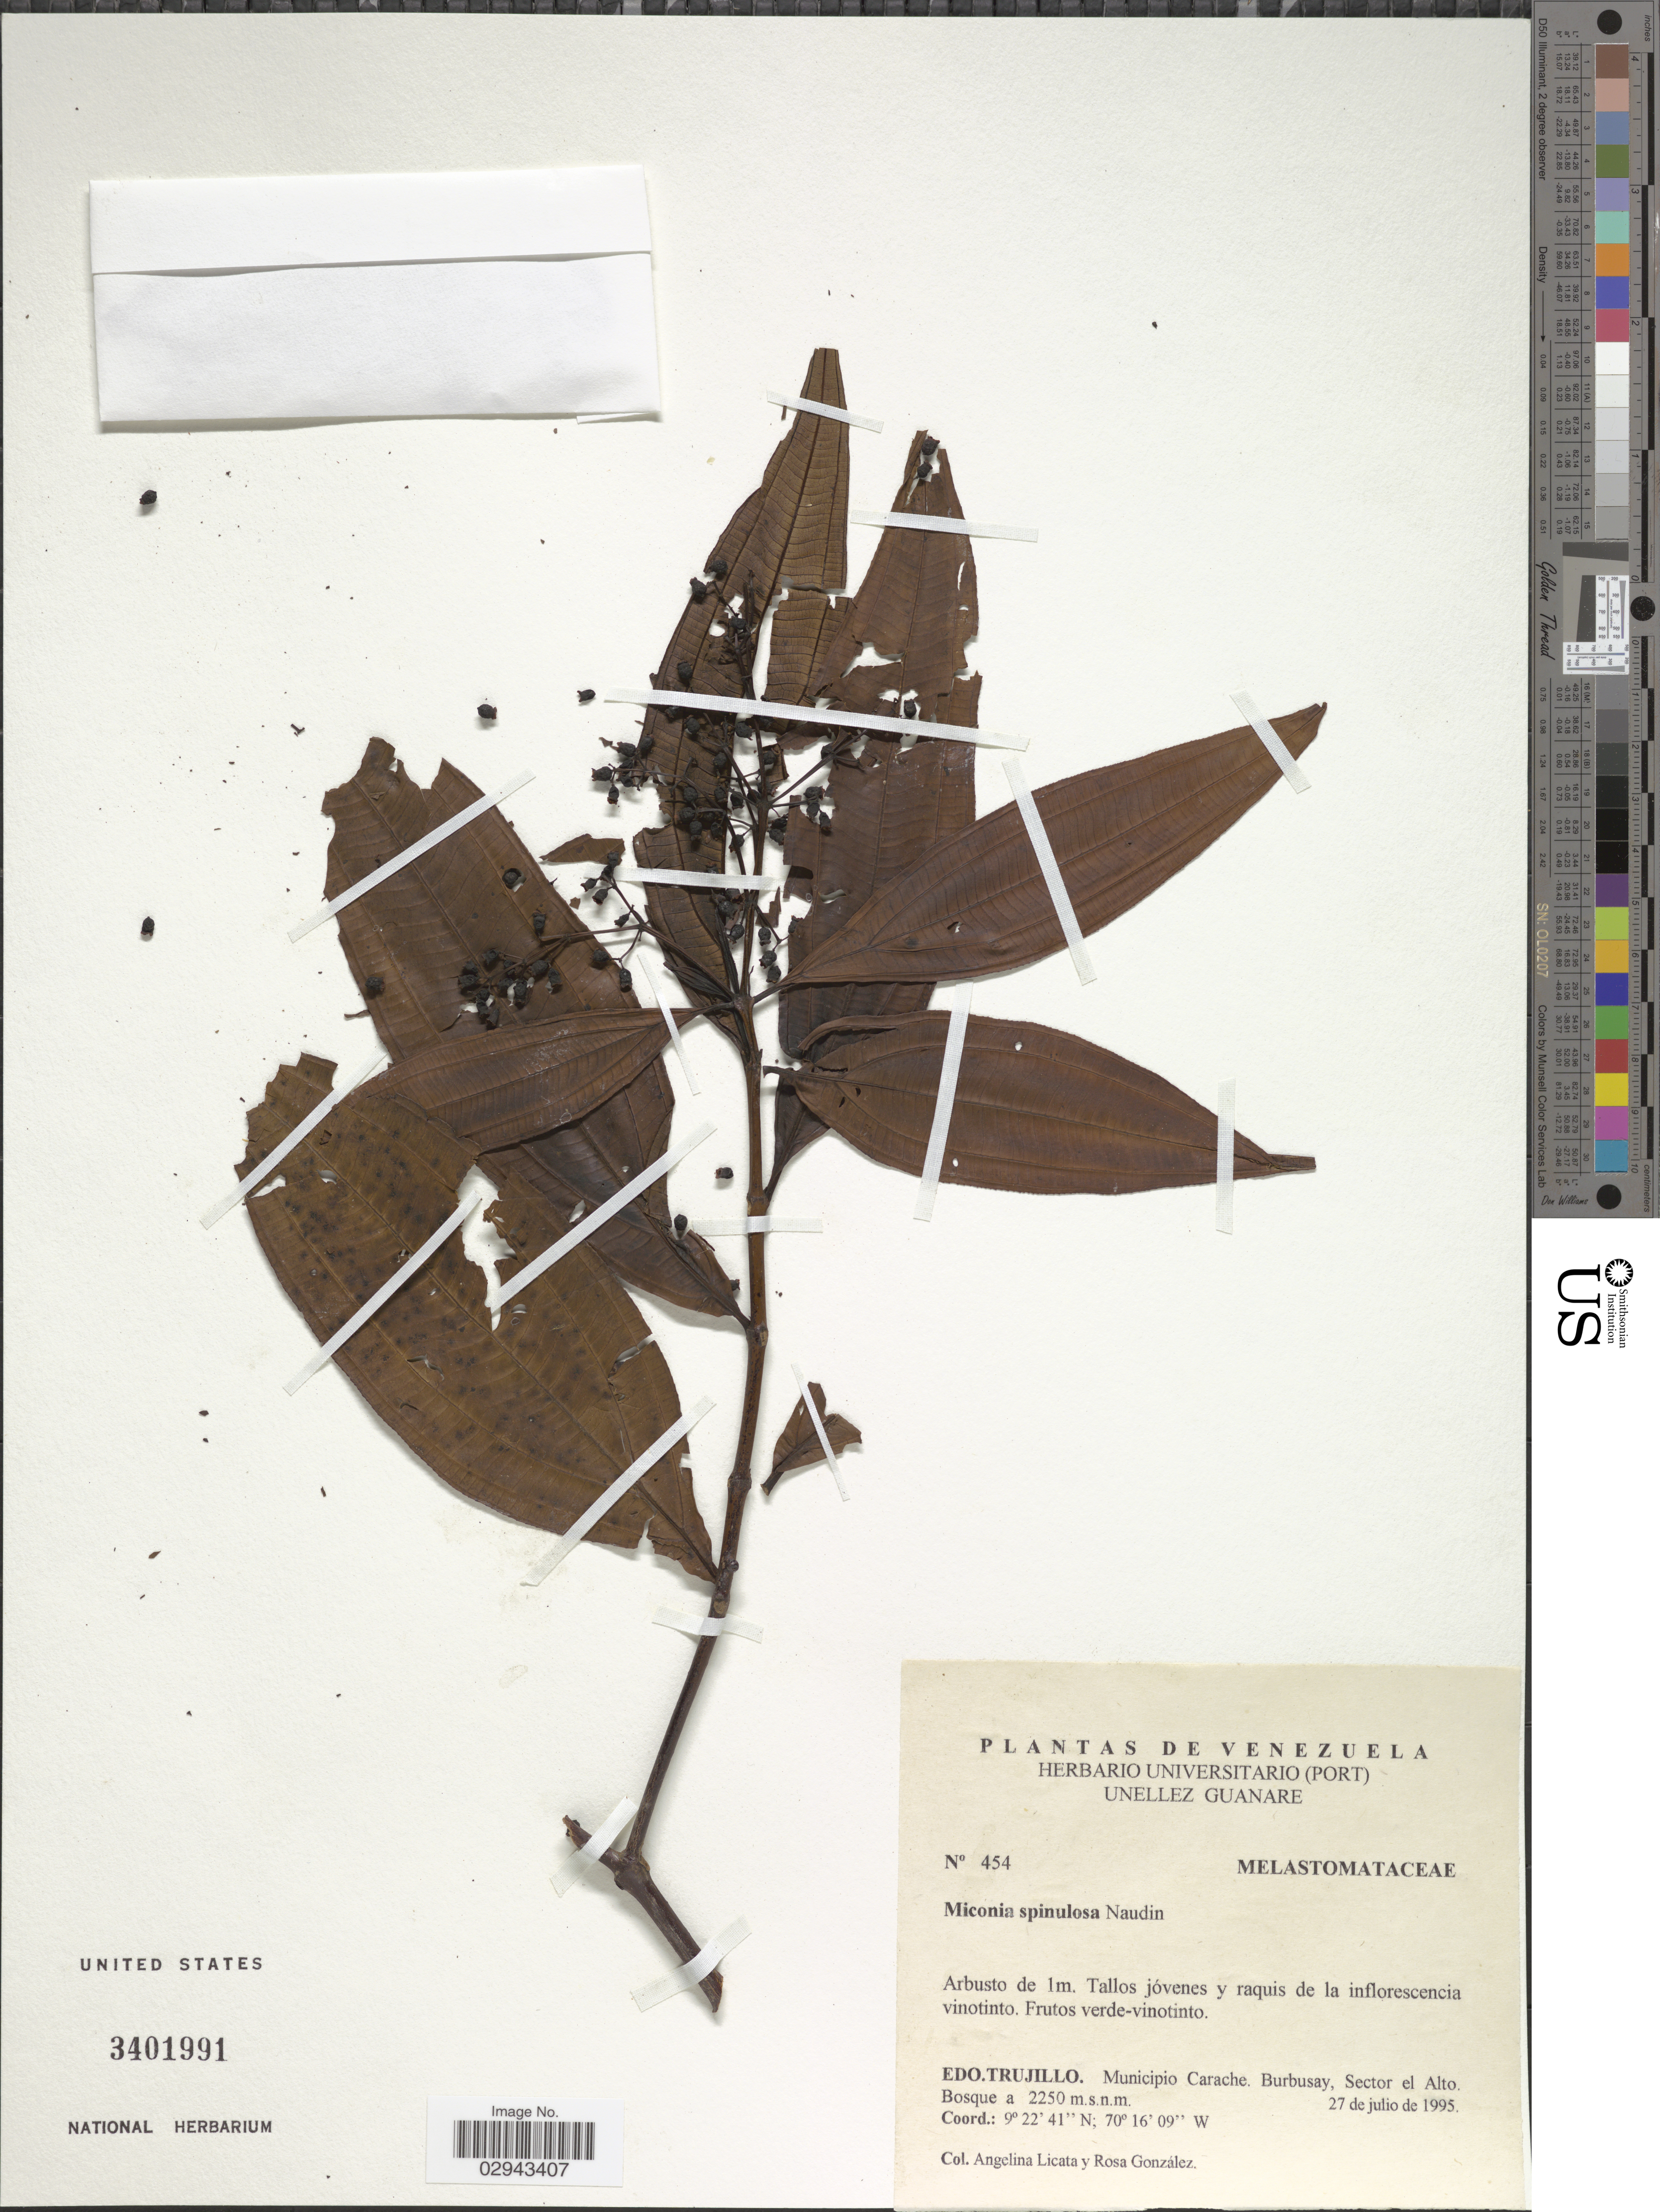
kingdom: Plantae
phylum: Tracheophyta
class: Magnoliopsida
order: Myrtales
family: Melastomataceae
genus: Miconia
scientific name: Miconia spinulosa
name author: Naudin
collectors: A. Licata & R. González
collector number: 454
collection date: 1995-07-27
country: Venezuela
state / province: Trujillo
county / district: Carache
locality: Burbusay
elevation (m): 2250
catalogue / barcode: US 3401991